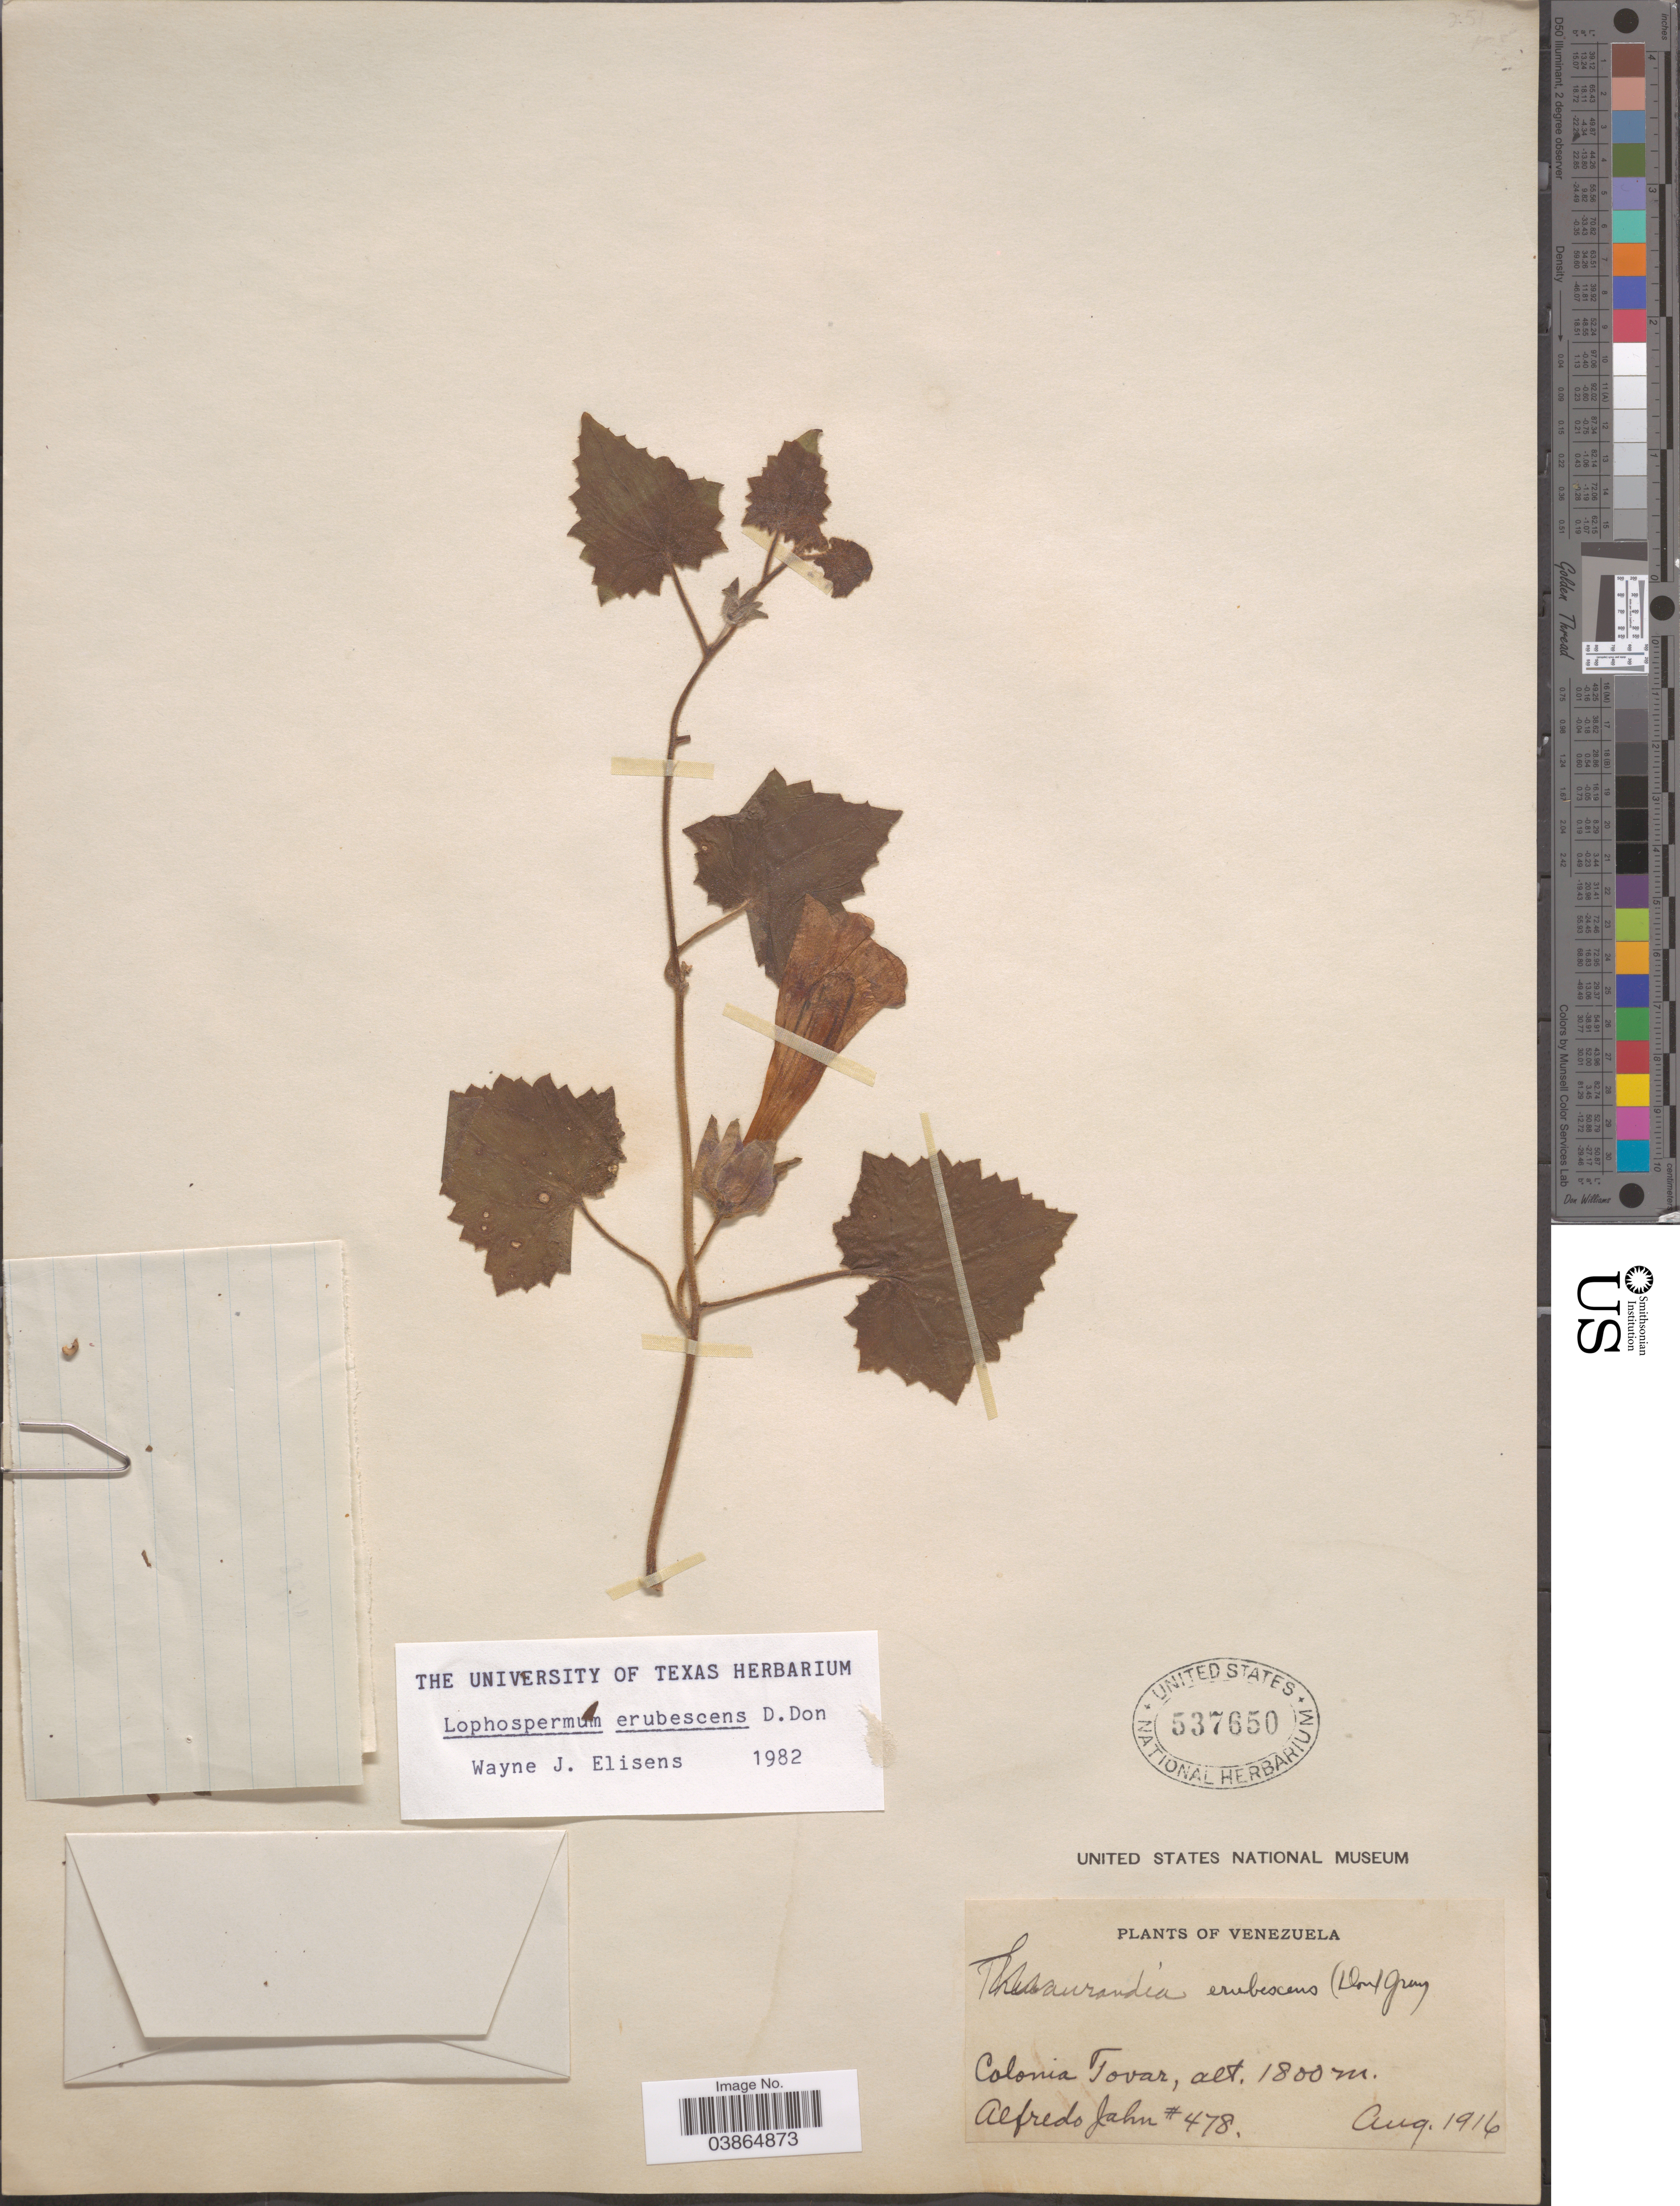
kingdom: Plantae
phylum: Tracheophyta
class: Magnoliopsida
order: Lamiales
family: Plantaginaceae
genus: Maurandya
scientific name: Maurandya erubescens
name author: (D. Don) A. Gray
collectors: A. Jahn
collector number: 478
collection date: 1916-08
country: Venezuela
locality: Colonia Tovar.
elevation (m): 1800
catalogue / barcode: US 537650